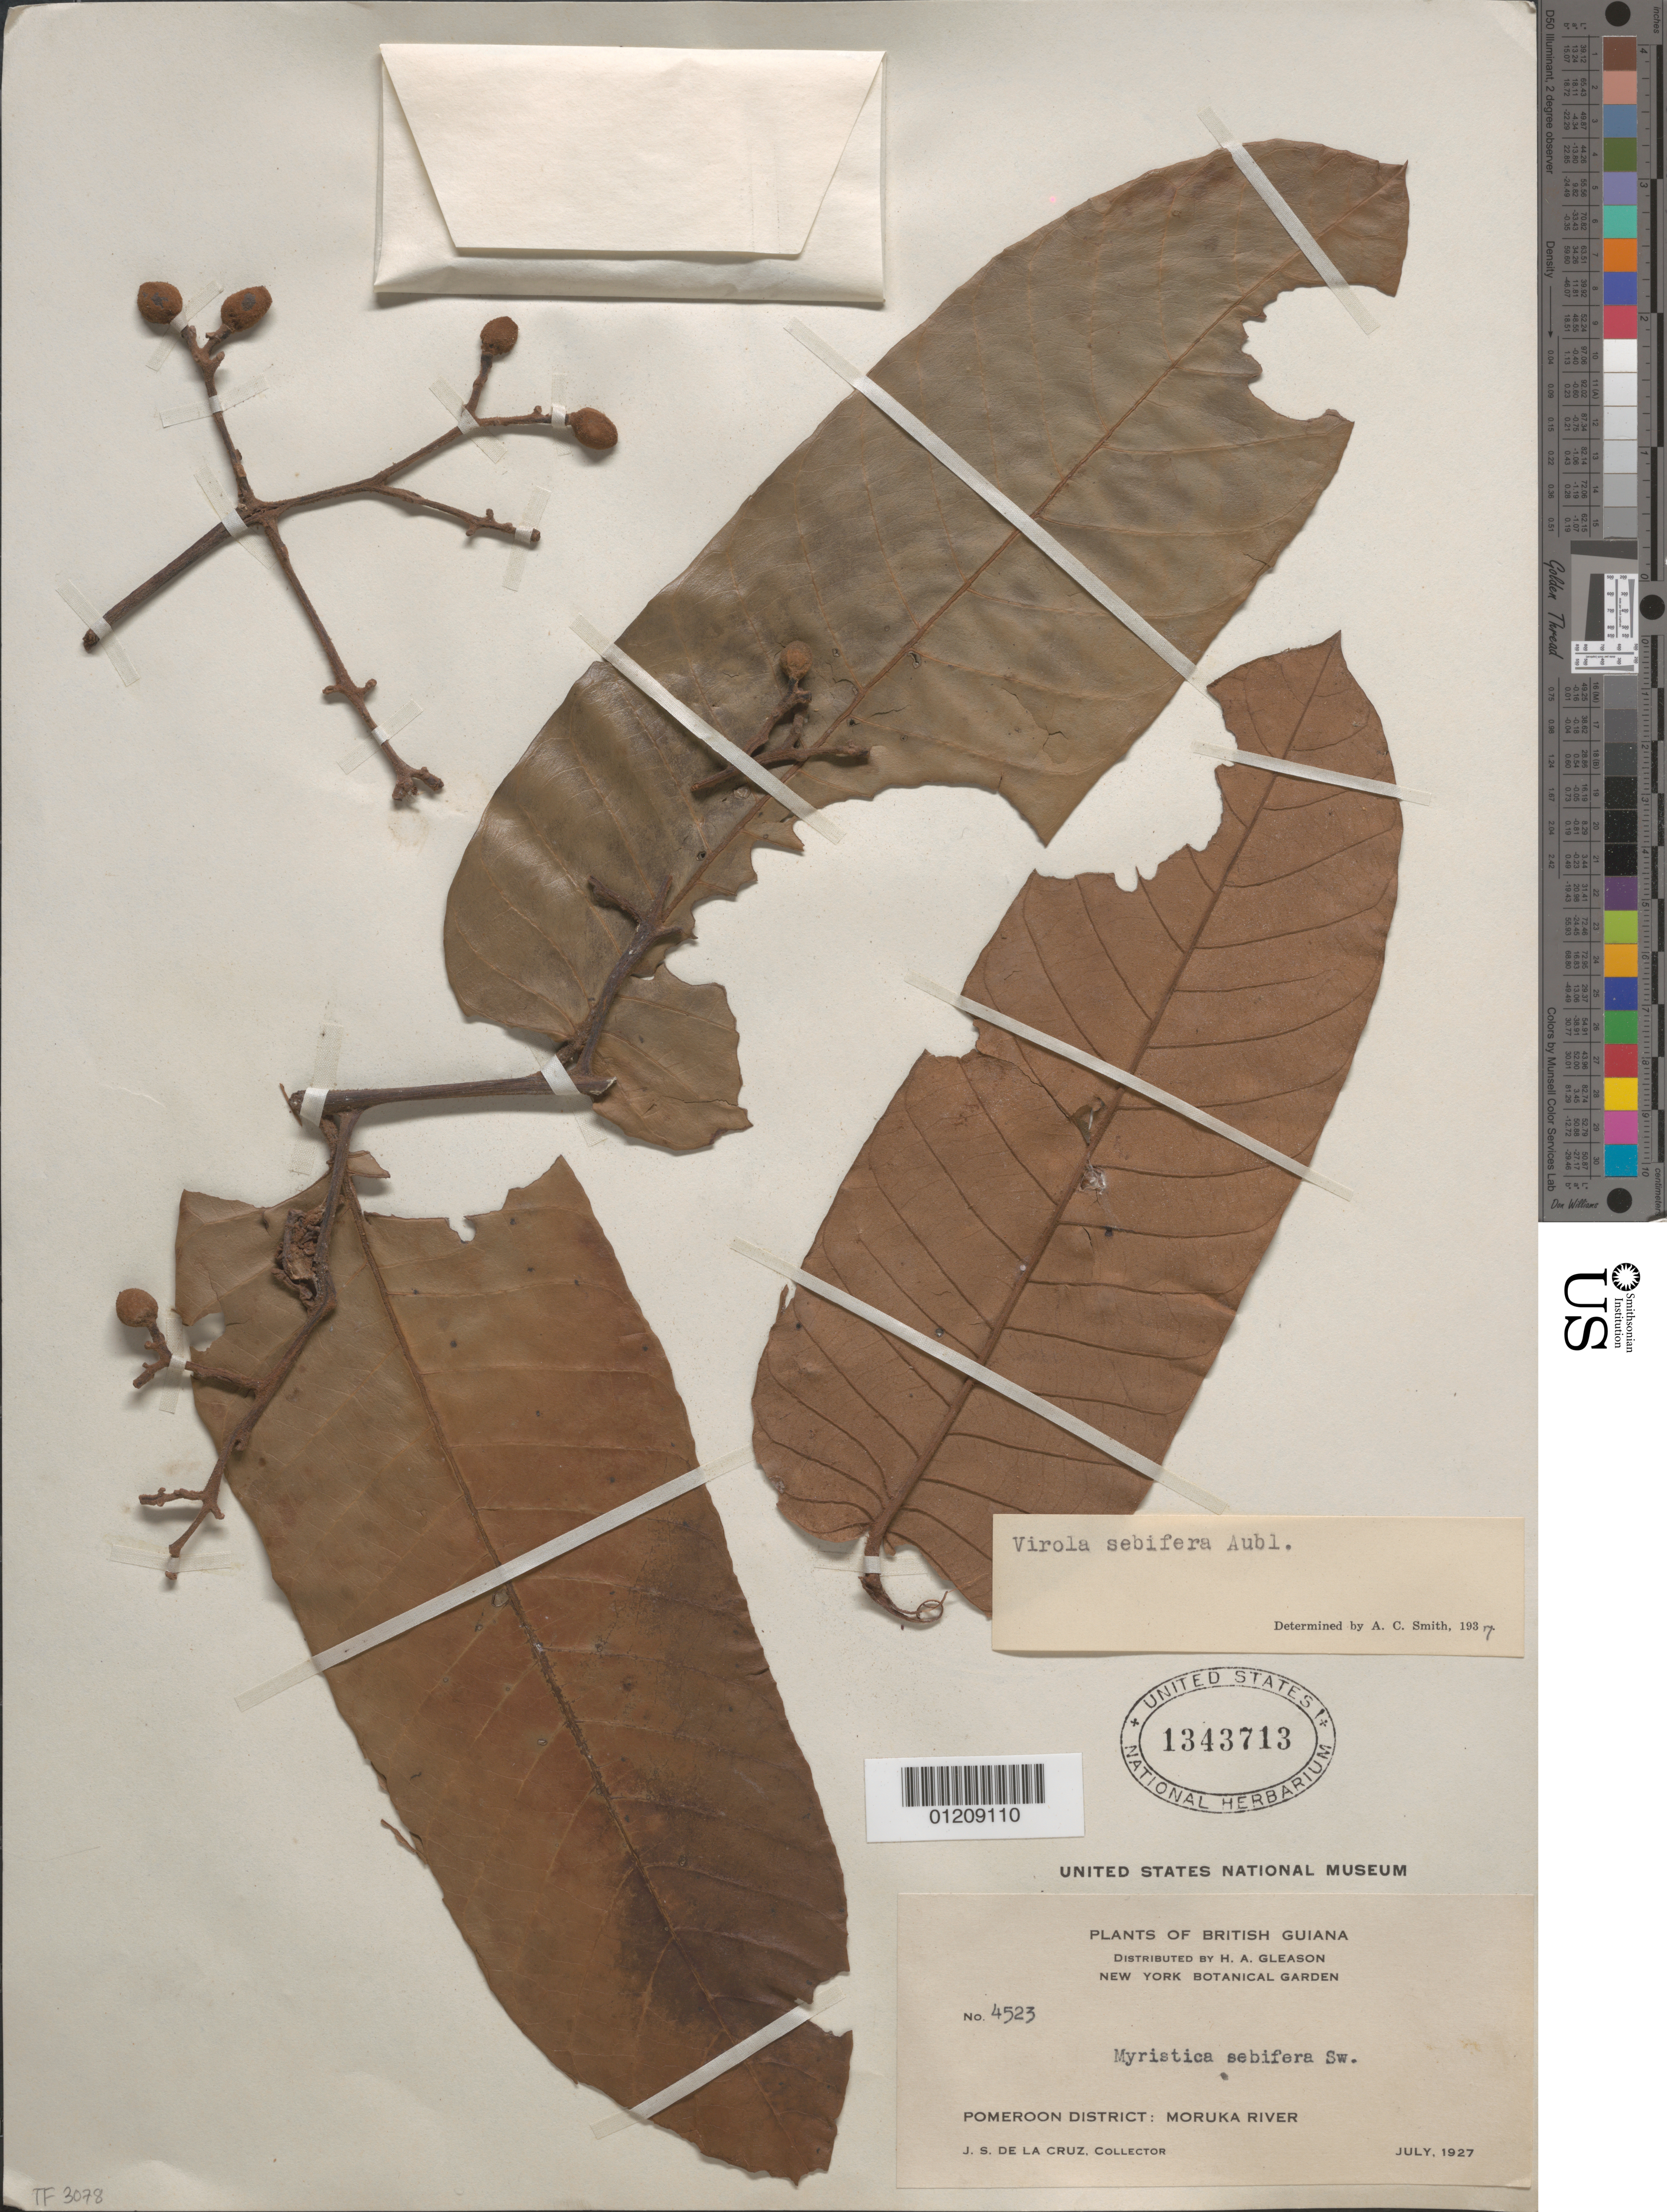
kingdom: Plantae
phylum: Tracheophyta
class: Magnoliopsida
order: Magnoliales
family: Myristicaceae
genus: Virola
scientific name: Virola sebifera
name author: Aubl.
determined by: Smith, A. C.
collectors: J. S. de la Cruz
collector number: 4523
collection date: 1927-07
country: Guyana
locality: Pomeroon District: Moruka River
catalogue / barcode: US 1343713